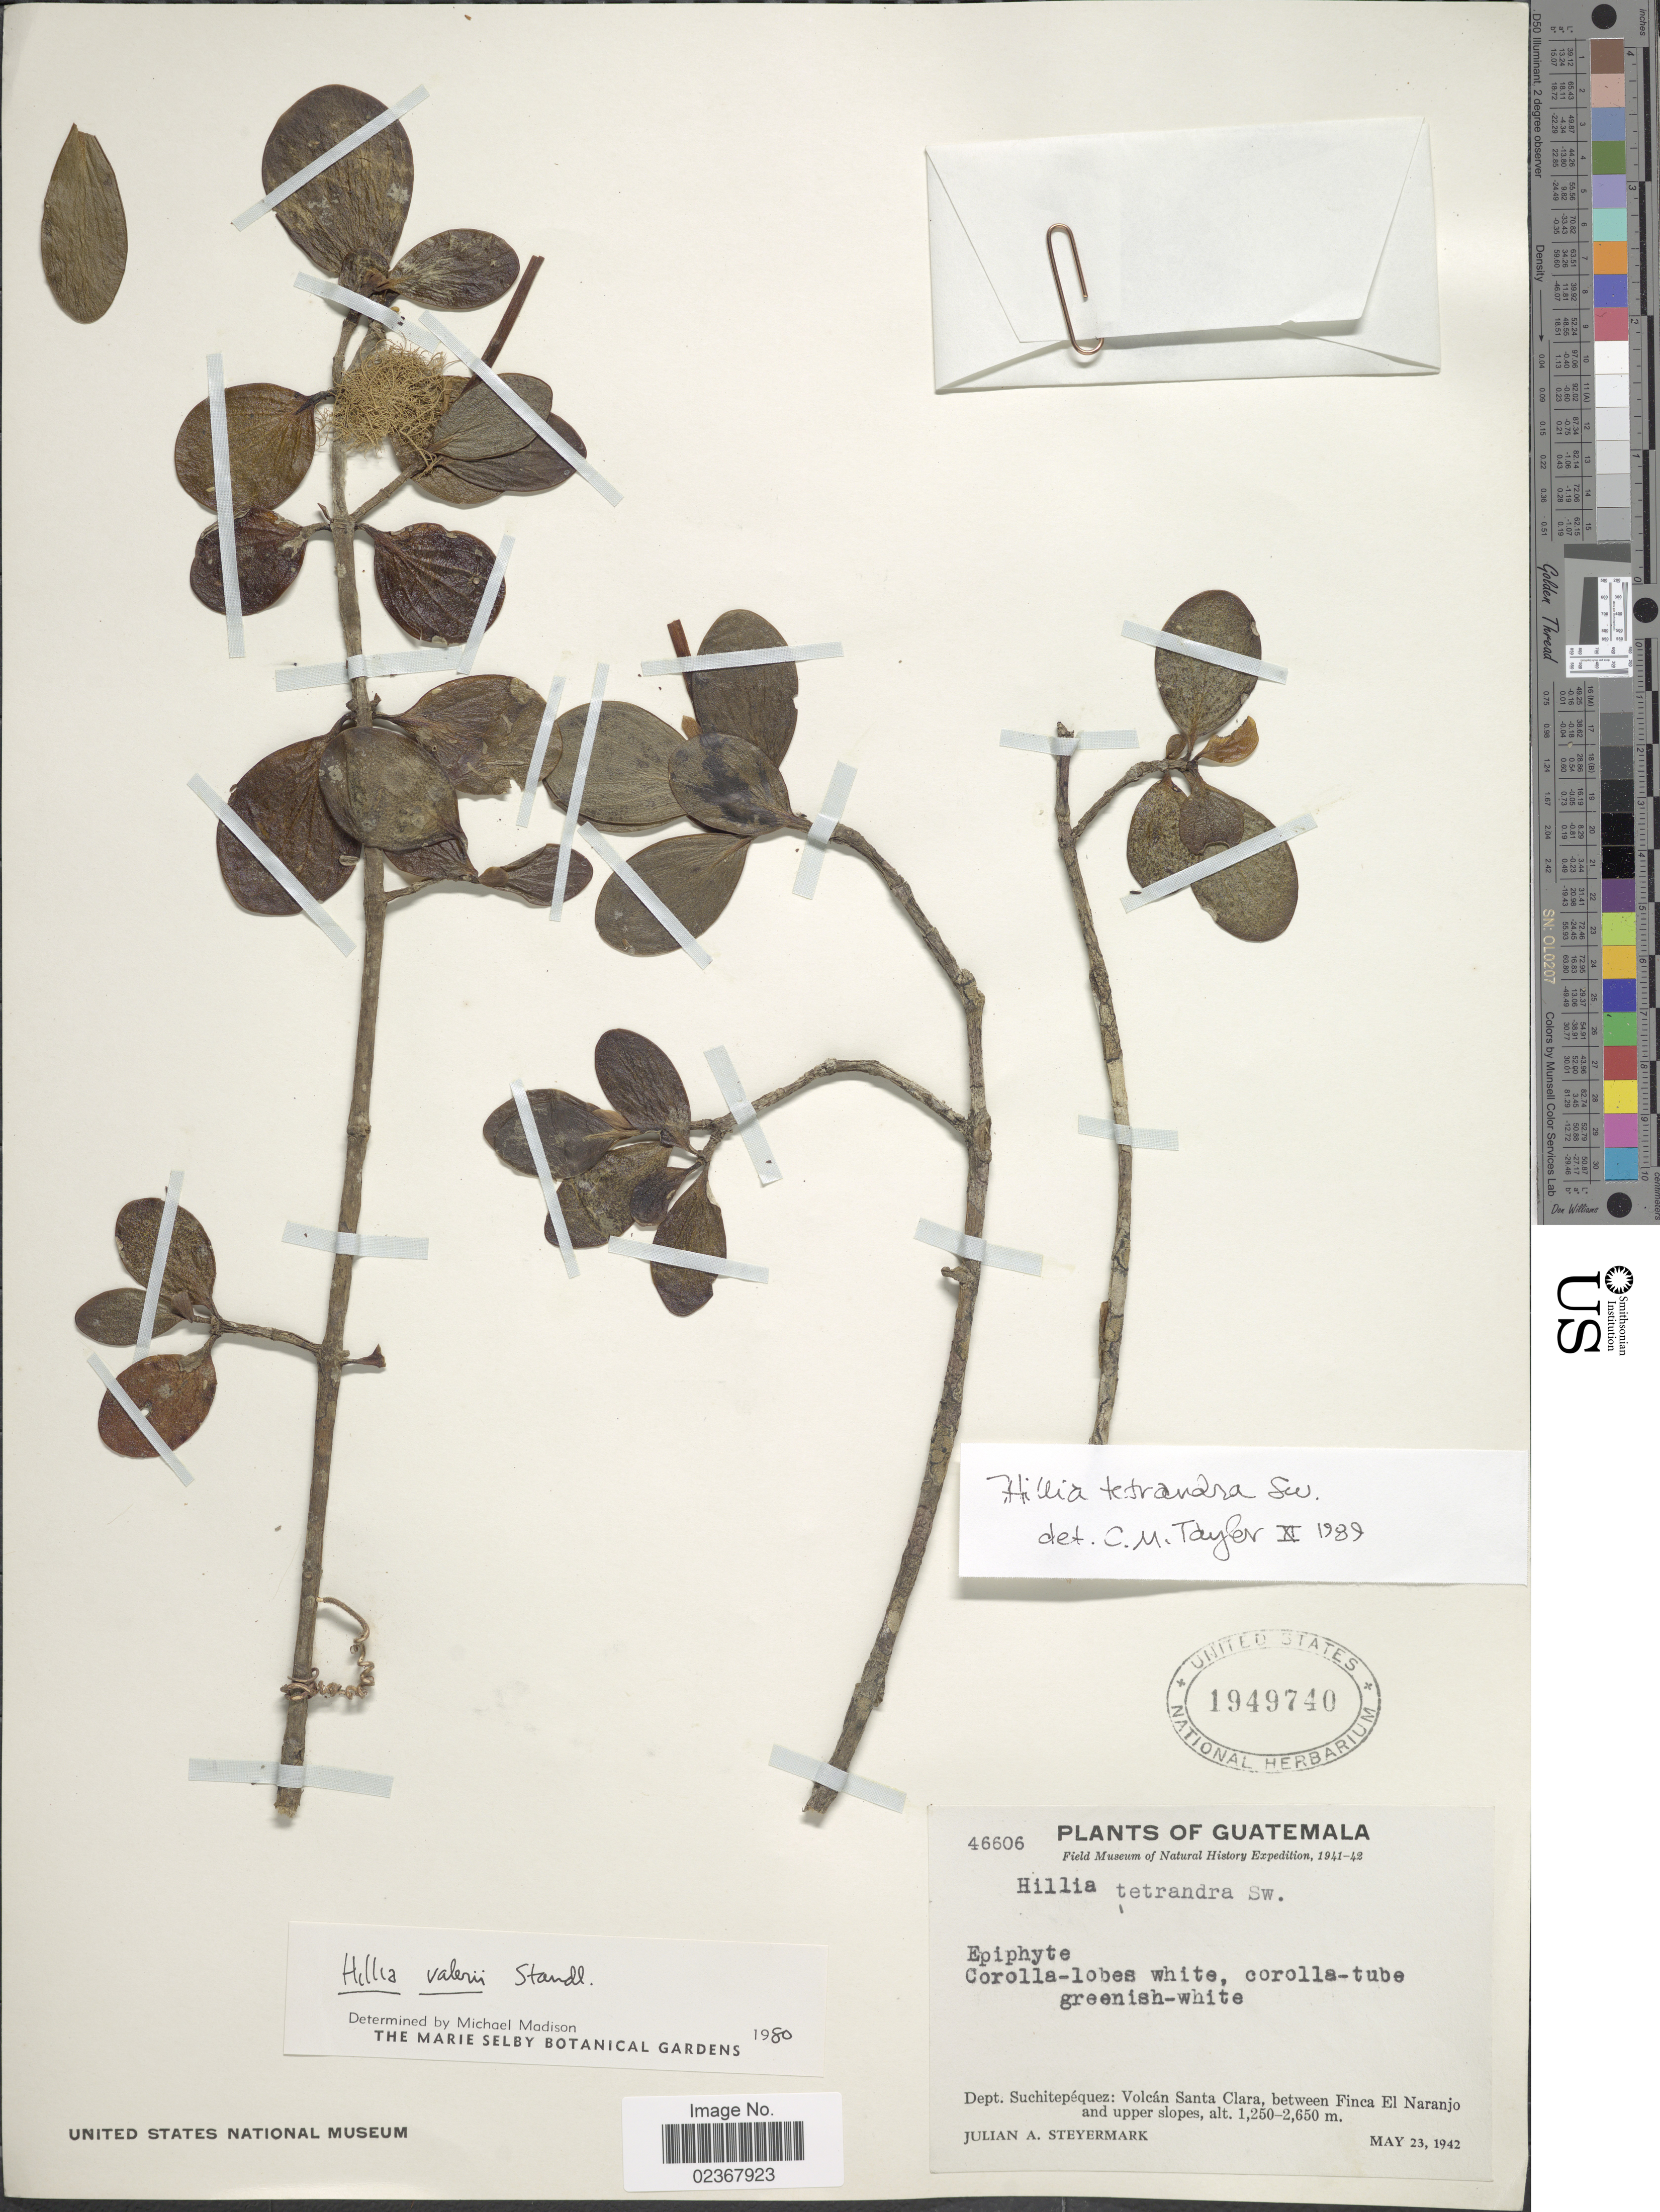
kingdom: Plantae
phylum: Tracheophyta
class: Magnoliopsida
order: Gentianales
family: Rubiaceae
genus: Hillia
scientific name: Hillia tetrandra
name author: Sw.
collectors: J. Steyermark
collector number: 46606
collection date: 1942-05-23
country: Guatemala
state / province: Suchitepéquez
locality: Volcan Santa Clara, between Finca El Naranjo and upper slopes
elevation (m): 1250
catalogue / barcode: US 1949740